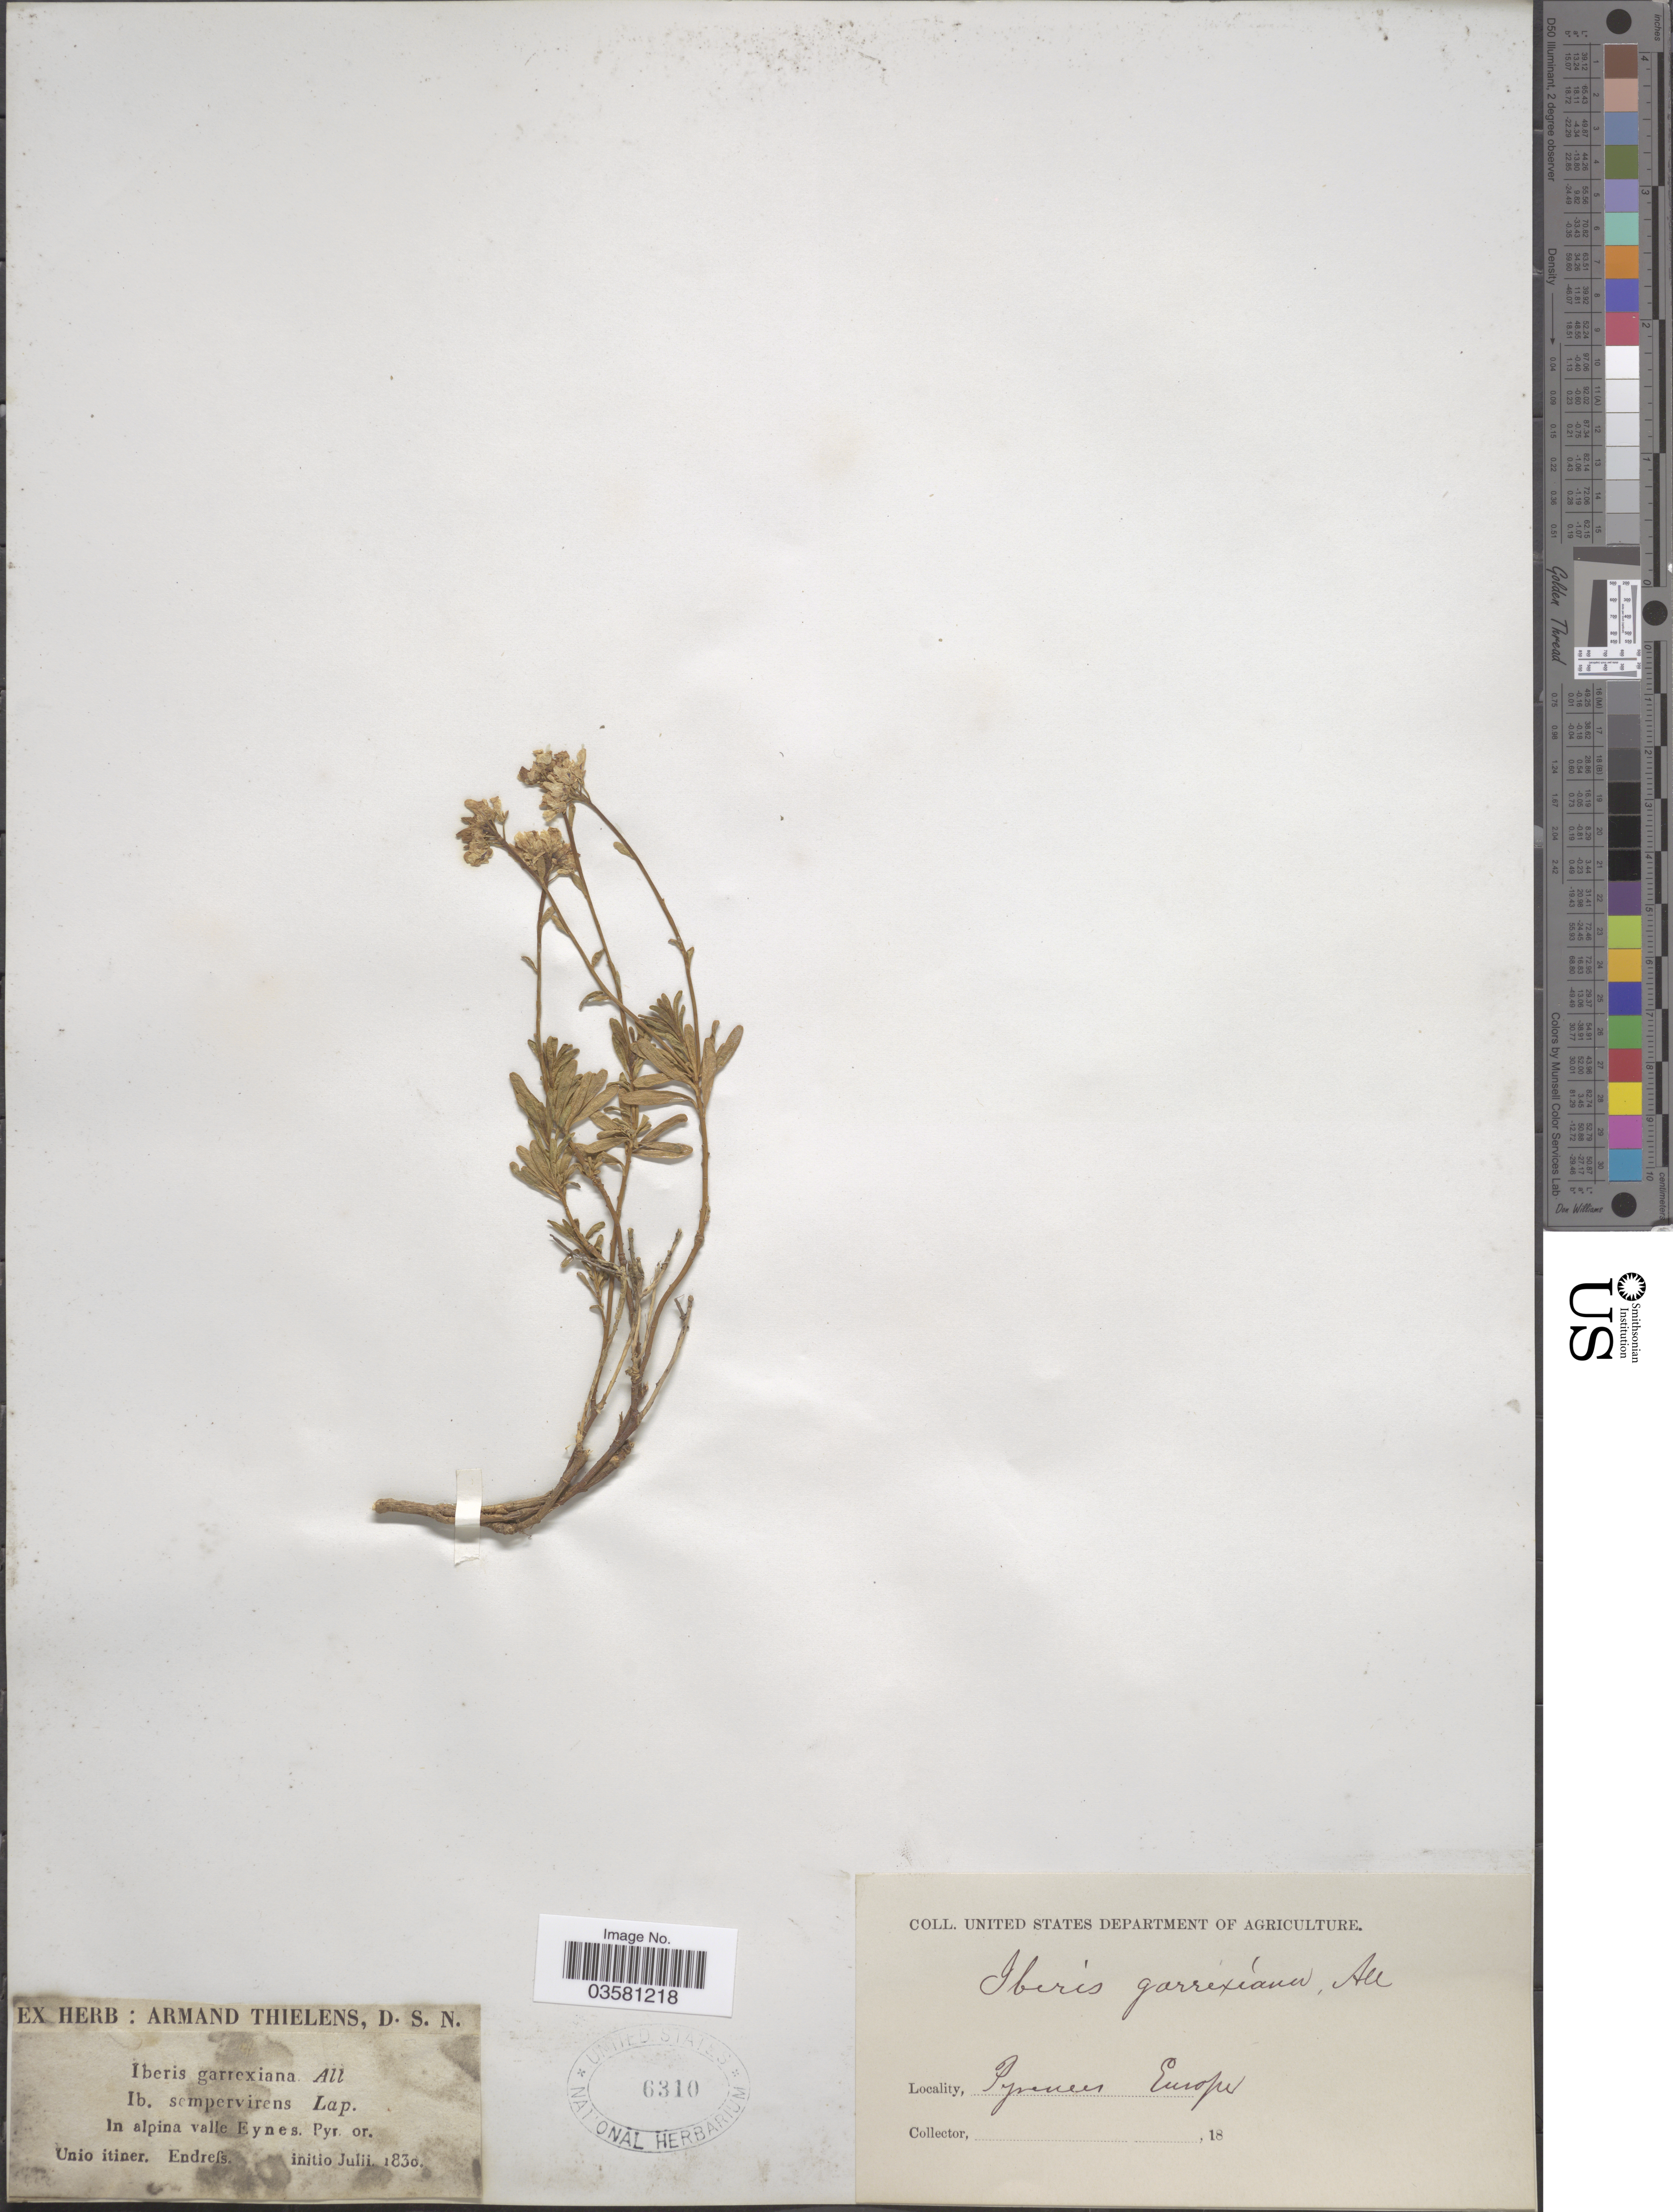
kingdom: Plantae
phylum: Tracheophyta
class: Magnoliopsida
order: Brassicales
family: Brassicaceae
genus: Iberis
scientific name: Iberis garrexiana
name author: All.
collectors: Endrefs, --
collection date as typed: initio Julii 1830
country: France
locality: Pyrenees Europe. In alpina valle Eynes. Pyr. or.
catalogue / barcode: US 6310